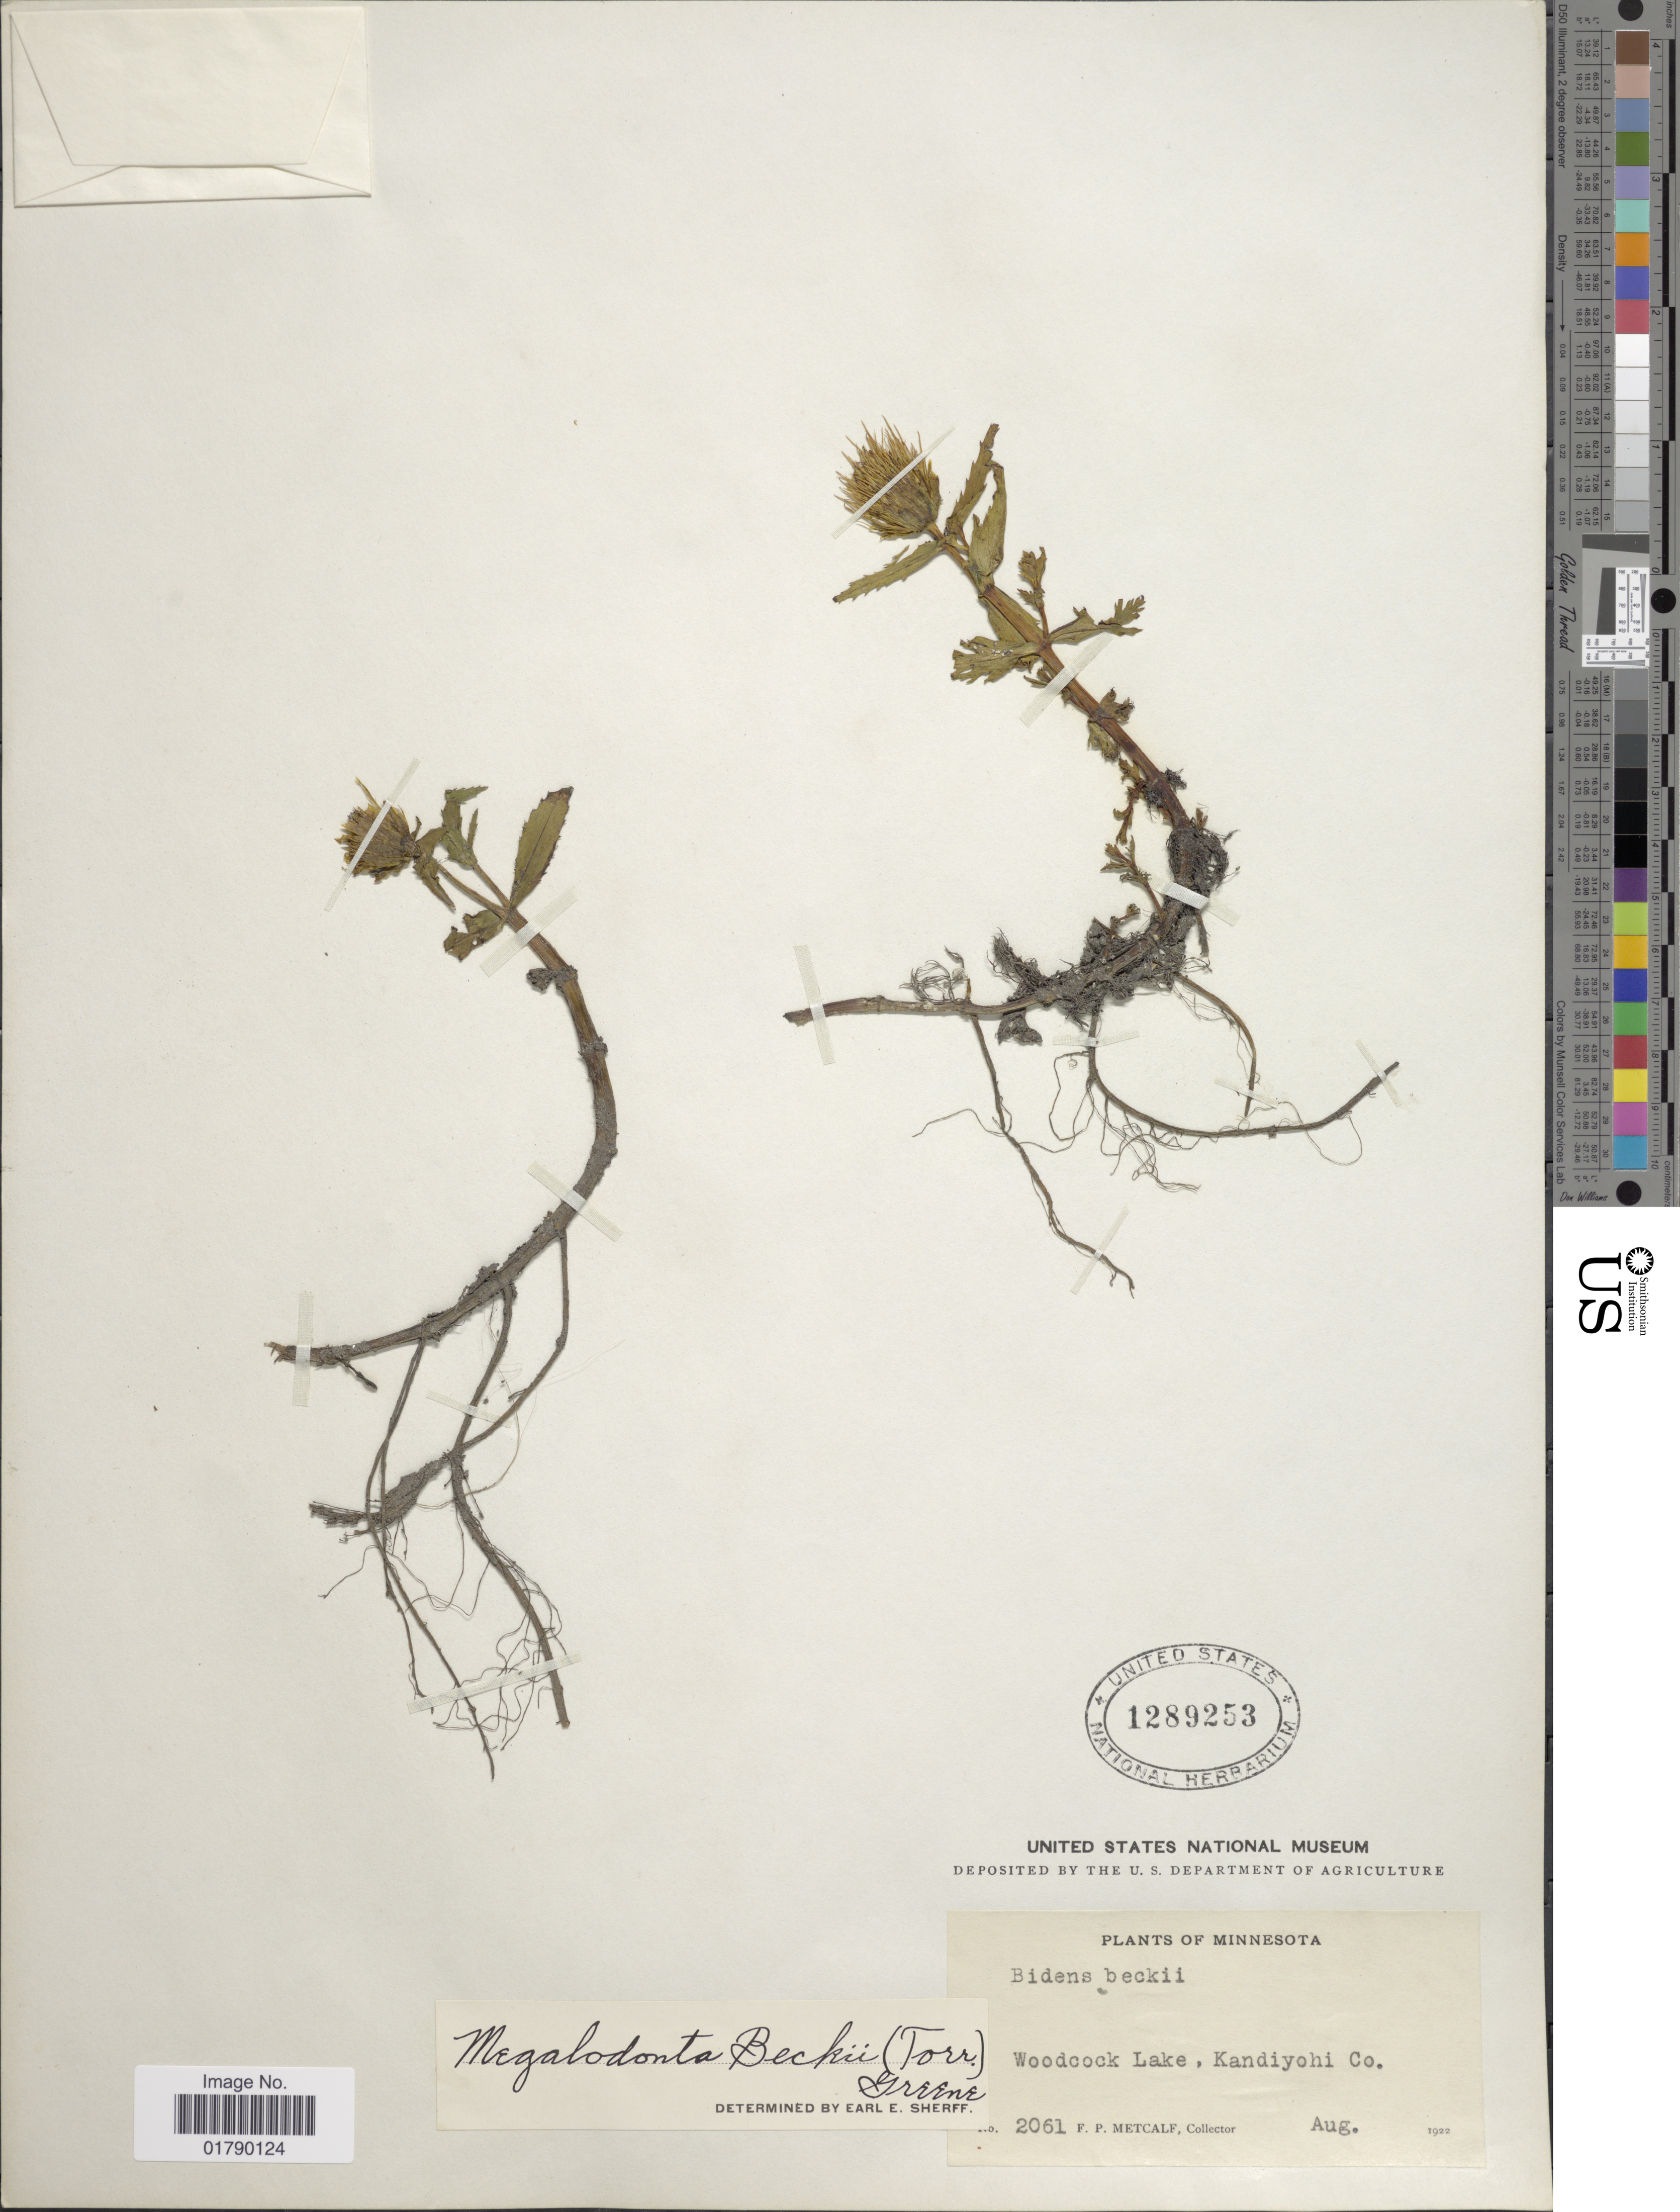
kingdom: Plantae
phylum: Tracheophyta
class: Magnoliopsida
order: Asterales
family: Asteraceae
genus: Megalodonta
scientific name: Megalodonta sp.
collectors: F. Metcalf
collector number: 2061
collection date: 1922-08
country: United States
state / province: Minnesota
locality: Woodcock Lake, Kandiyohi Co.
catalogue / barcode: US 1289253